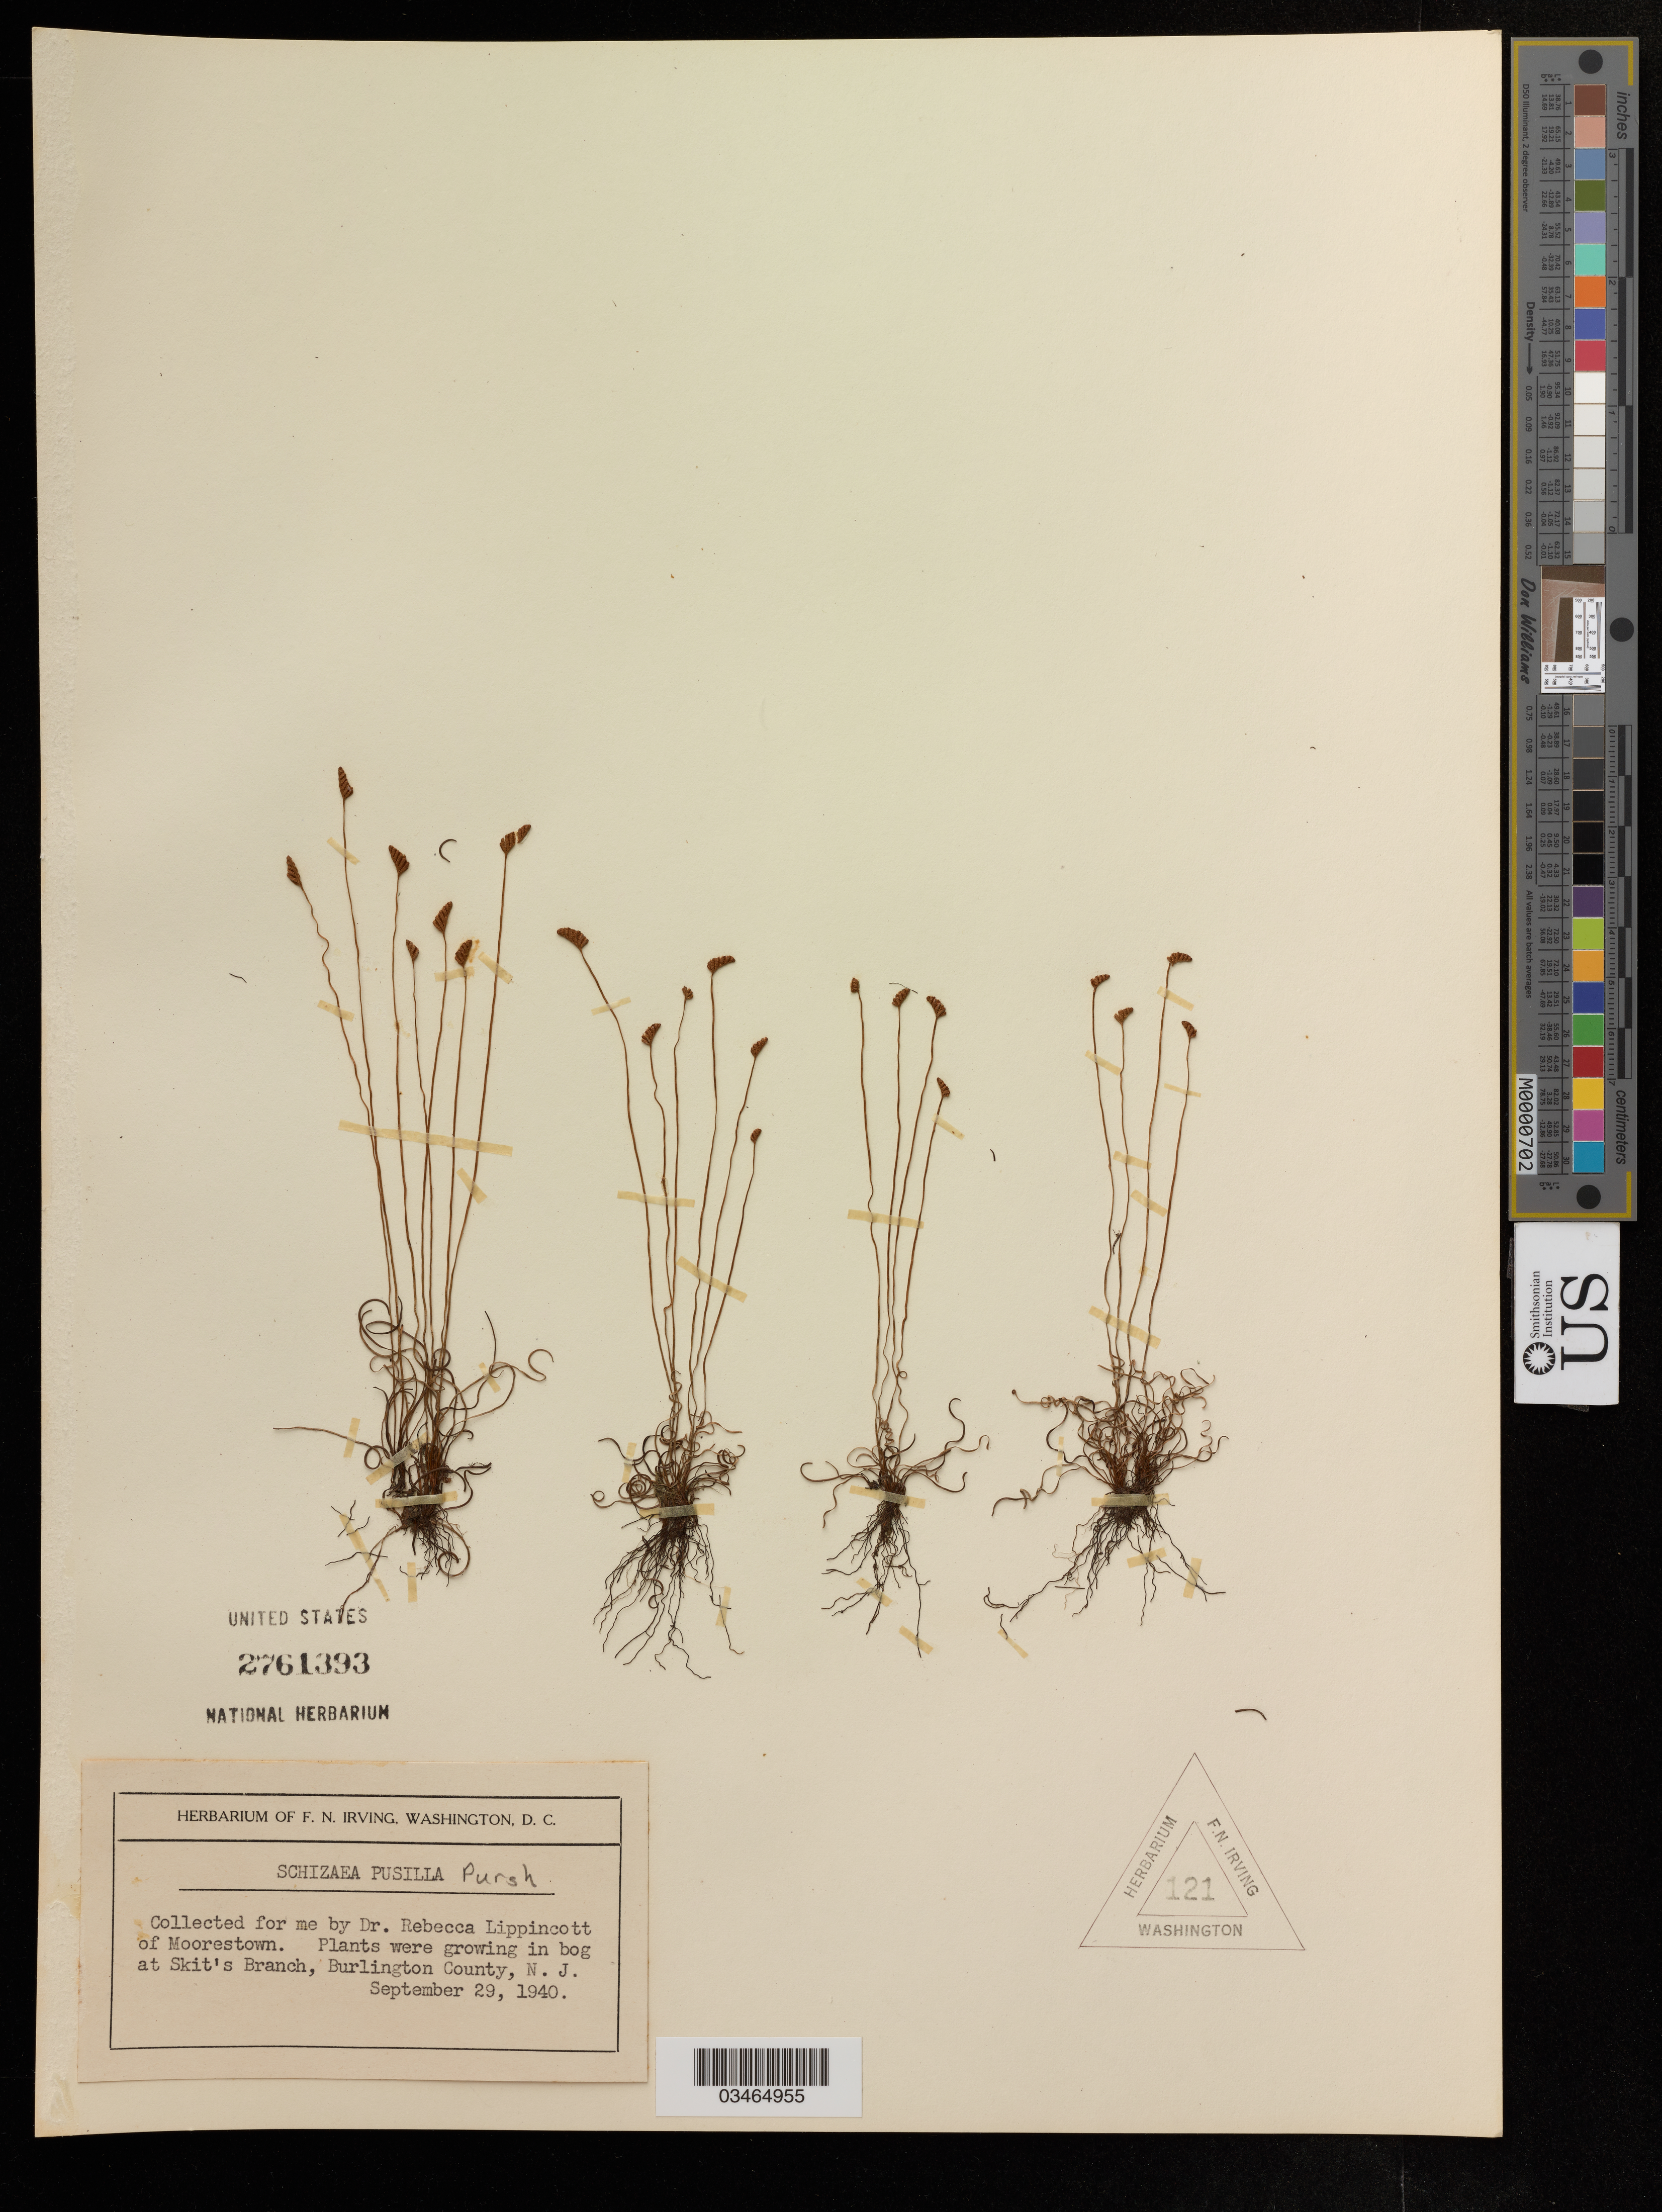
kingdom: Plantae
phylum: Tracheophyta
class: Polypodiopsida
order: Schizaeales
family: Schizaeaceae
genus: Schizaea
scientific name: Schizaea pusilla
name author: Pursh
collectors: R. Lippincot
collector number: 121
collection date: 1940-09-29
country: United States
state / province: New Jersey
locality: In bog at Skit's Branch, Burlington County.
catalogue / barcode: US 2761393